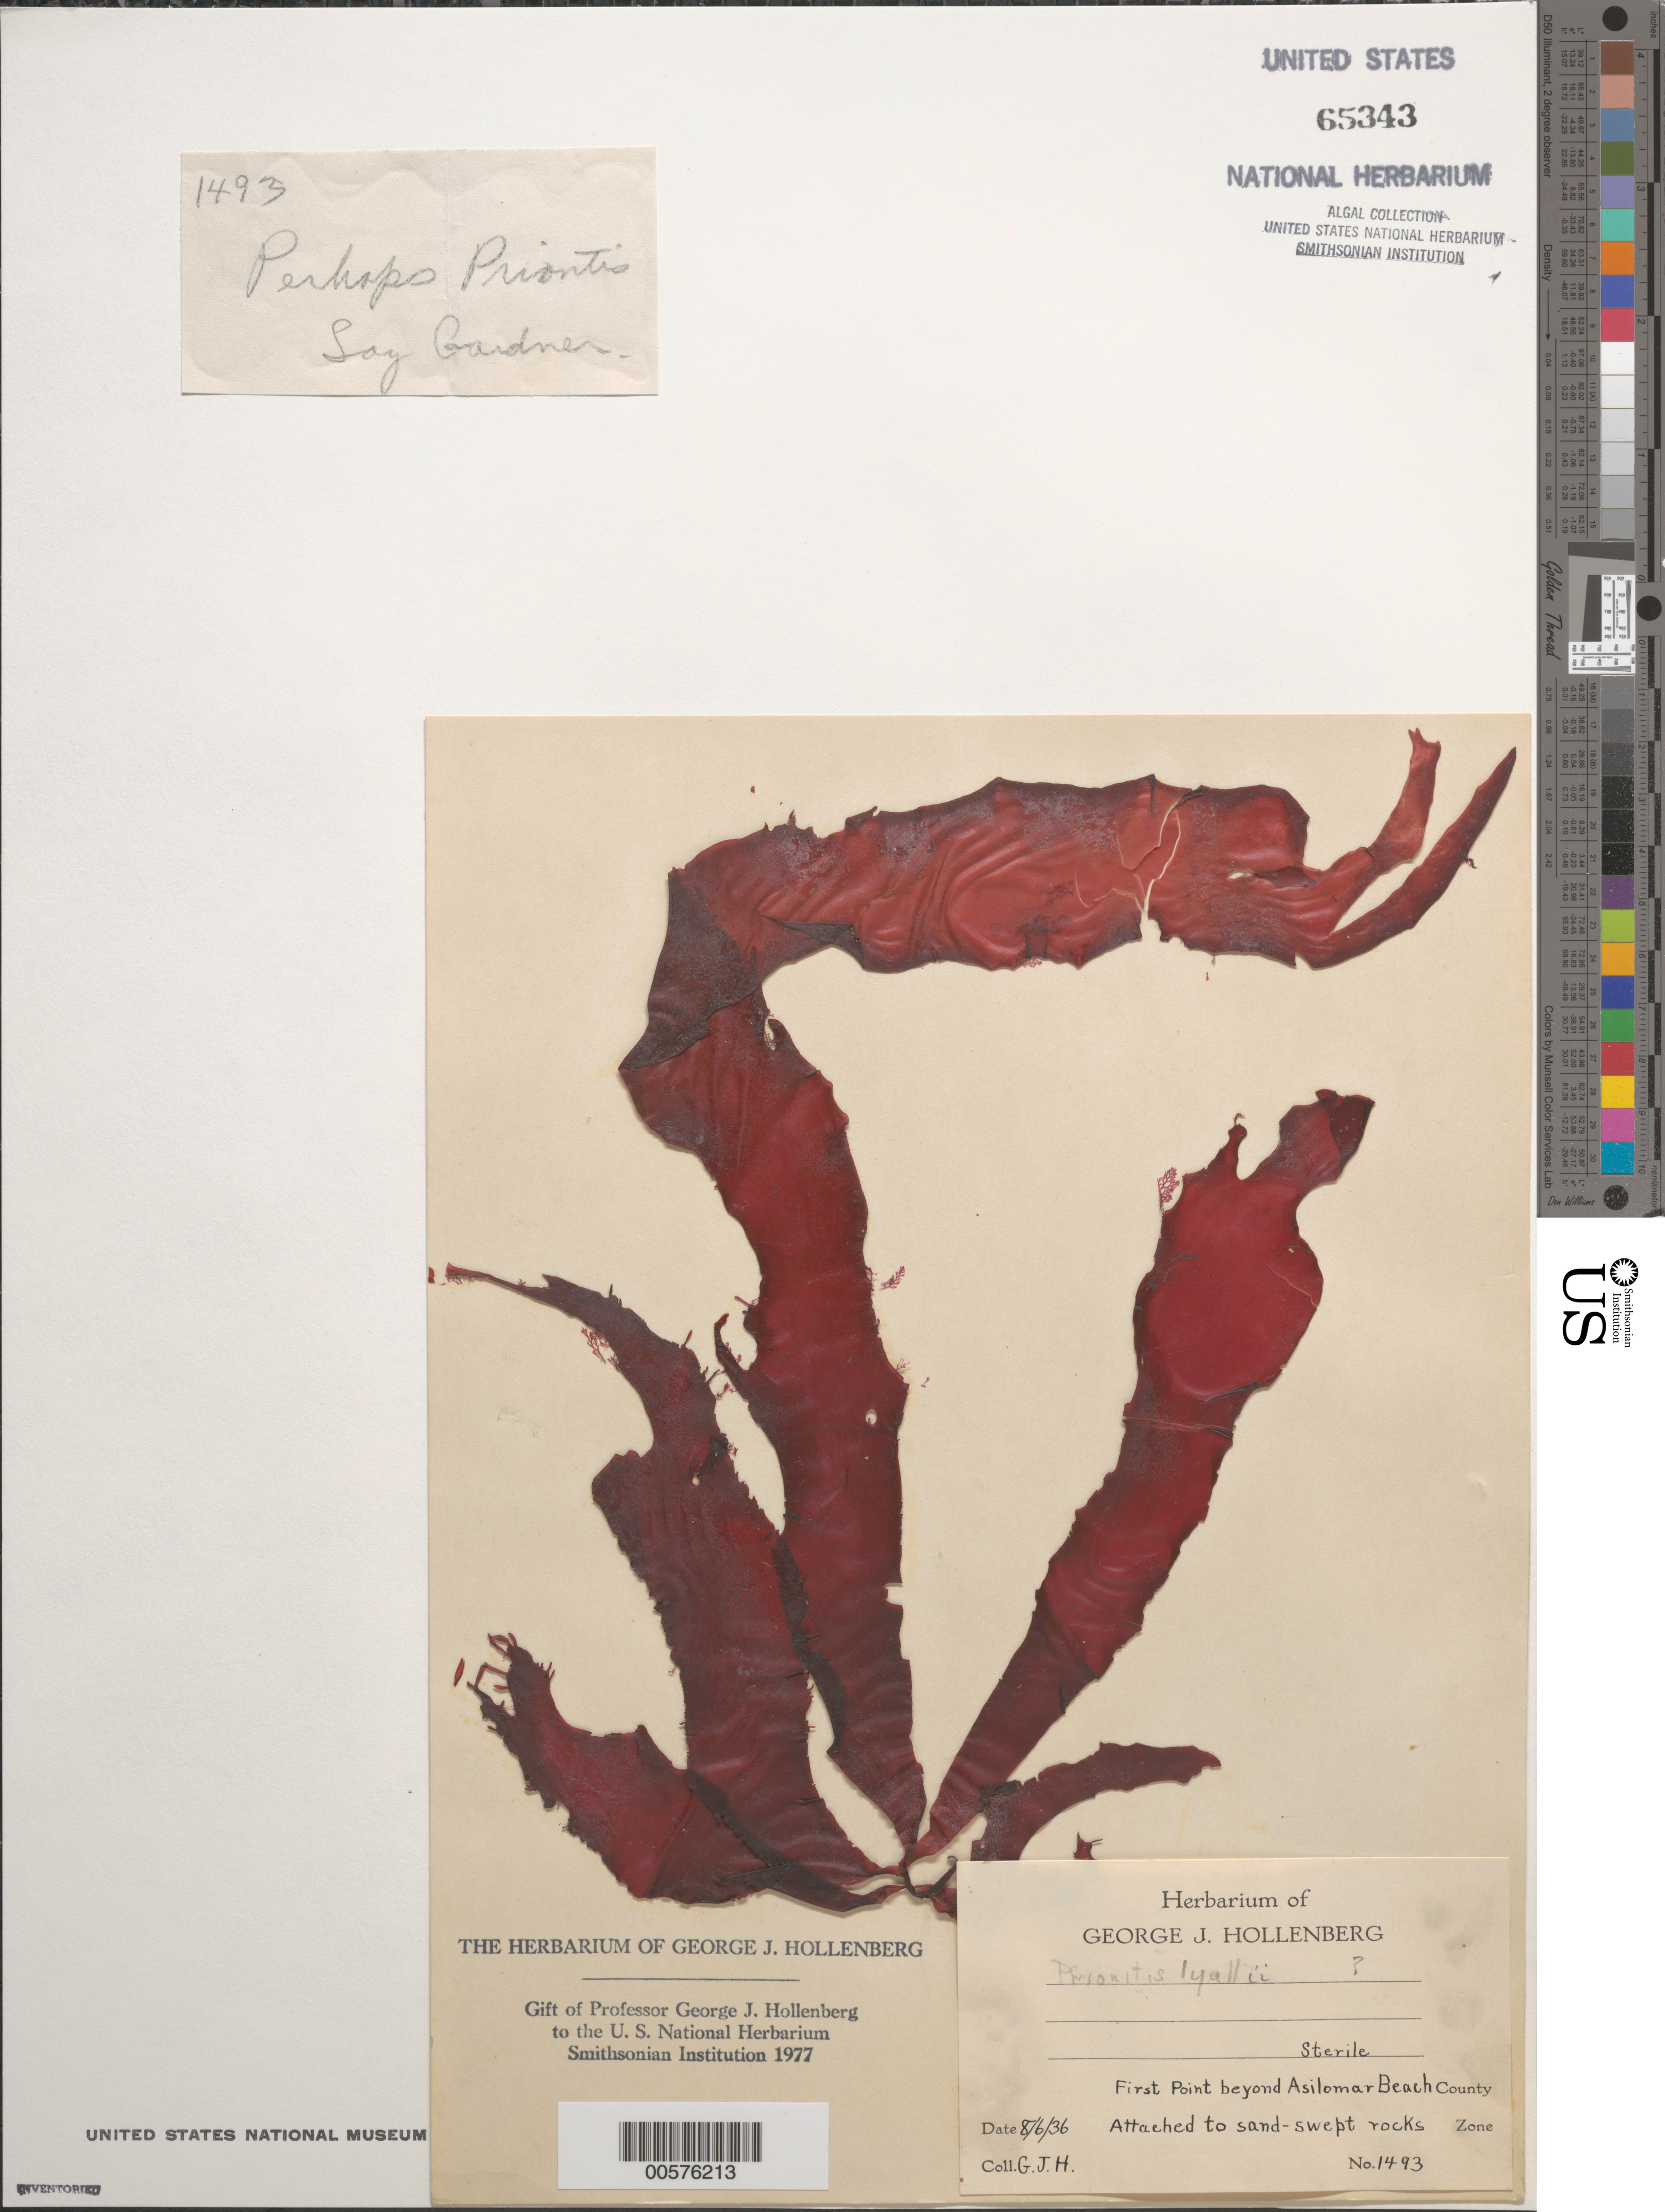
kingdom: Plantae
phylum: Rhodophyta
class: Florideophyceae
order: Cryptonemiales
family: Cryptonemiaceae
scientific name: Prionitis sternbergii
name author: (C. Agardh) J. Agardh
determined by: Algae name updating Project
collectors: G. Hollenberg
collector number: GJH 1493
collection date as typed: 06 Aug 1936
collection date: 1936-08-06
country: United States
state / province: California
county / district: Monterey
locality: First point west of Asilomar Beach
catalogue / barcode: US 65343